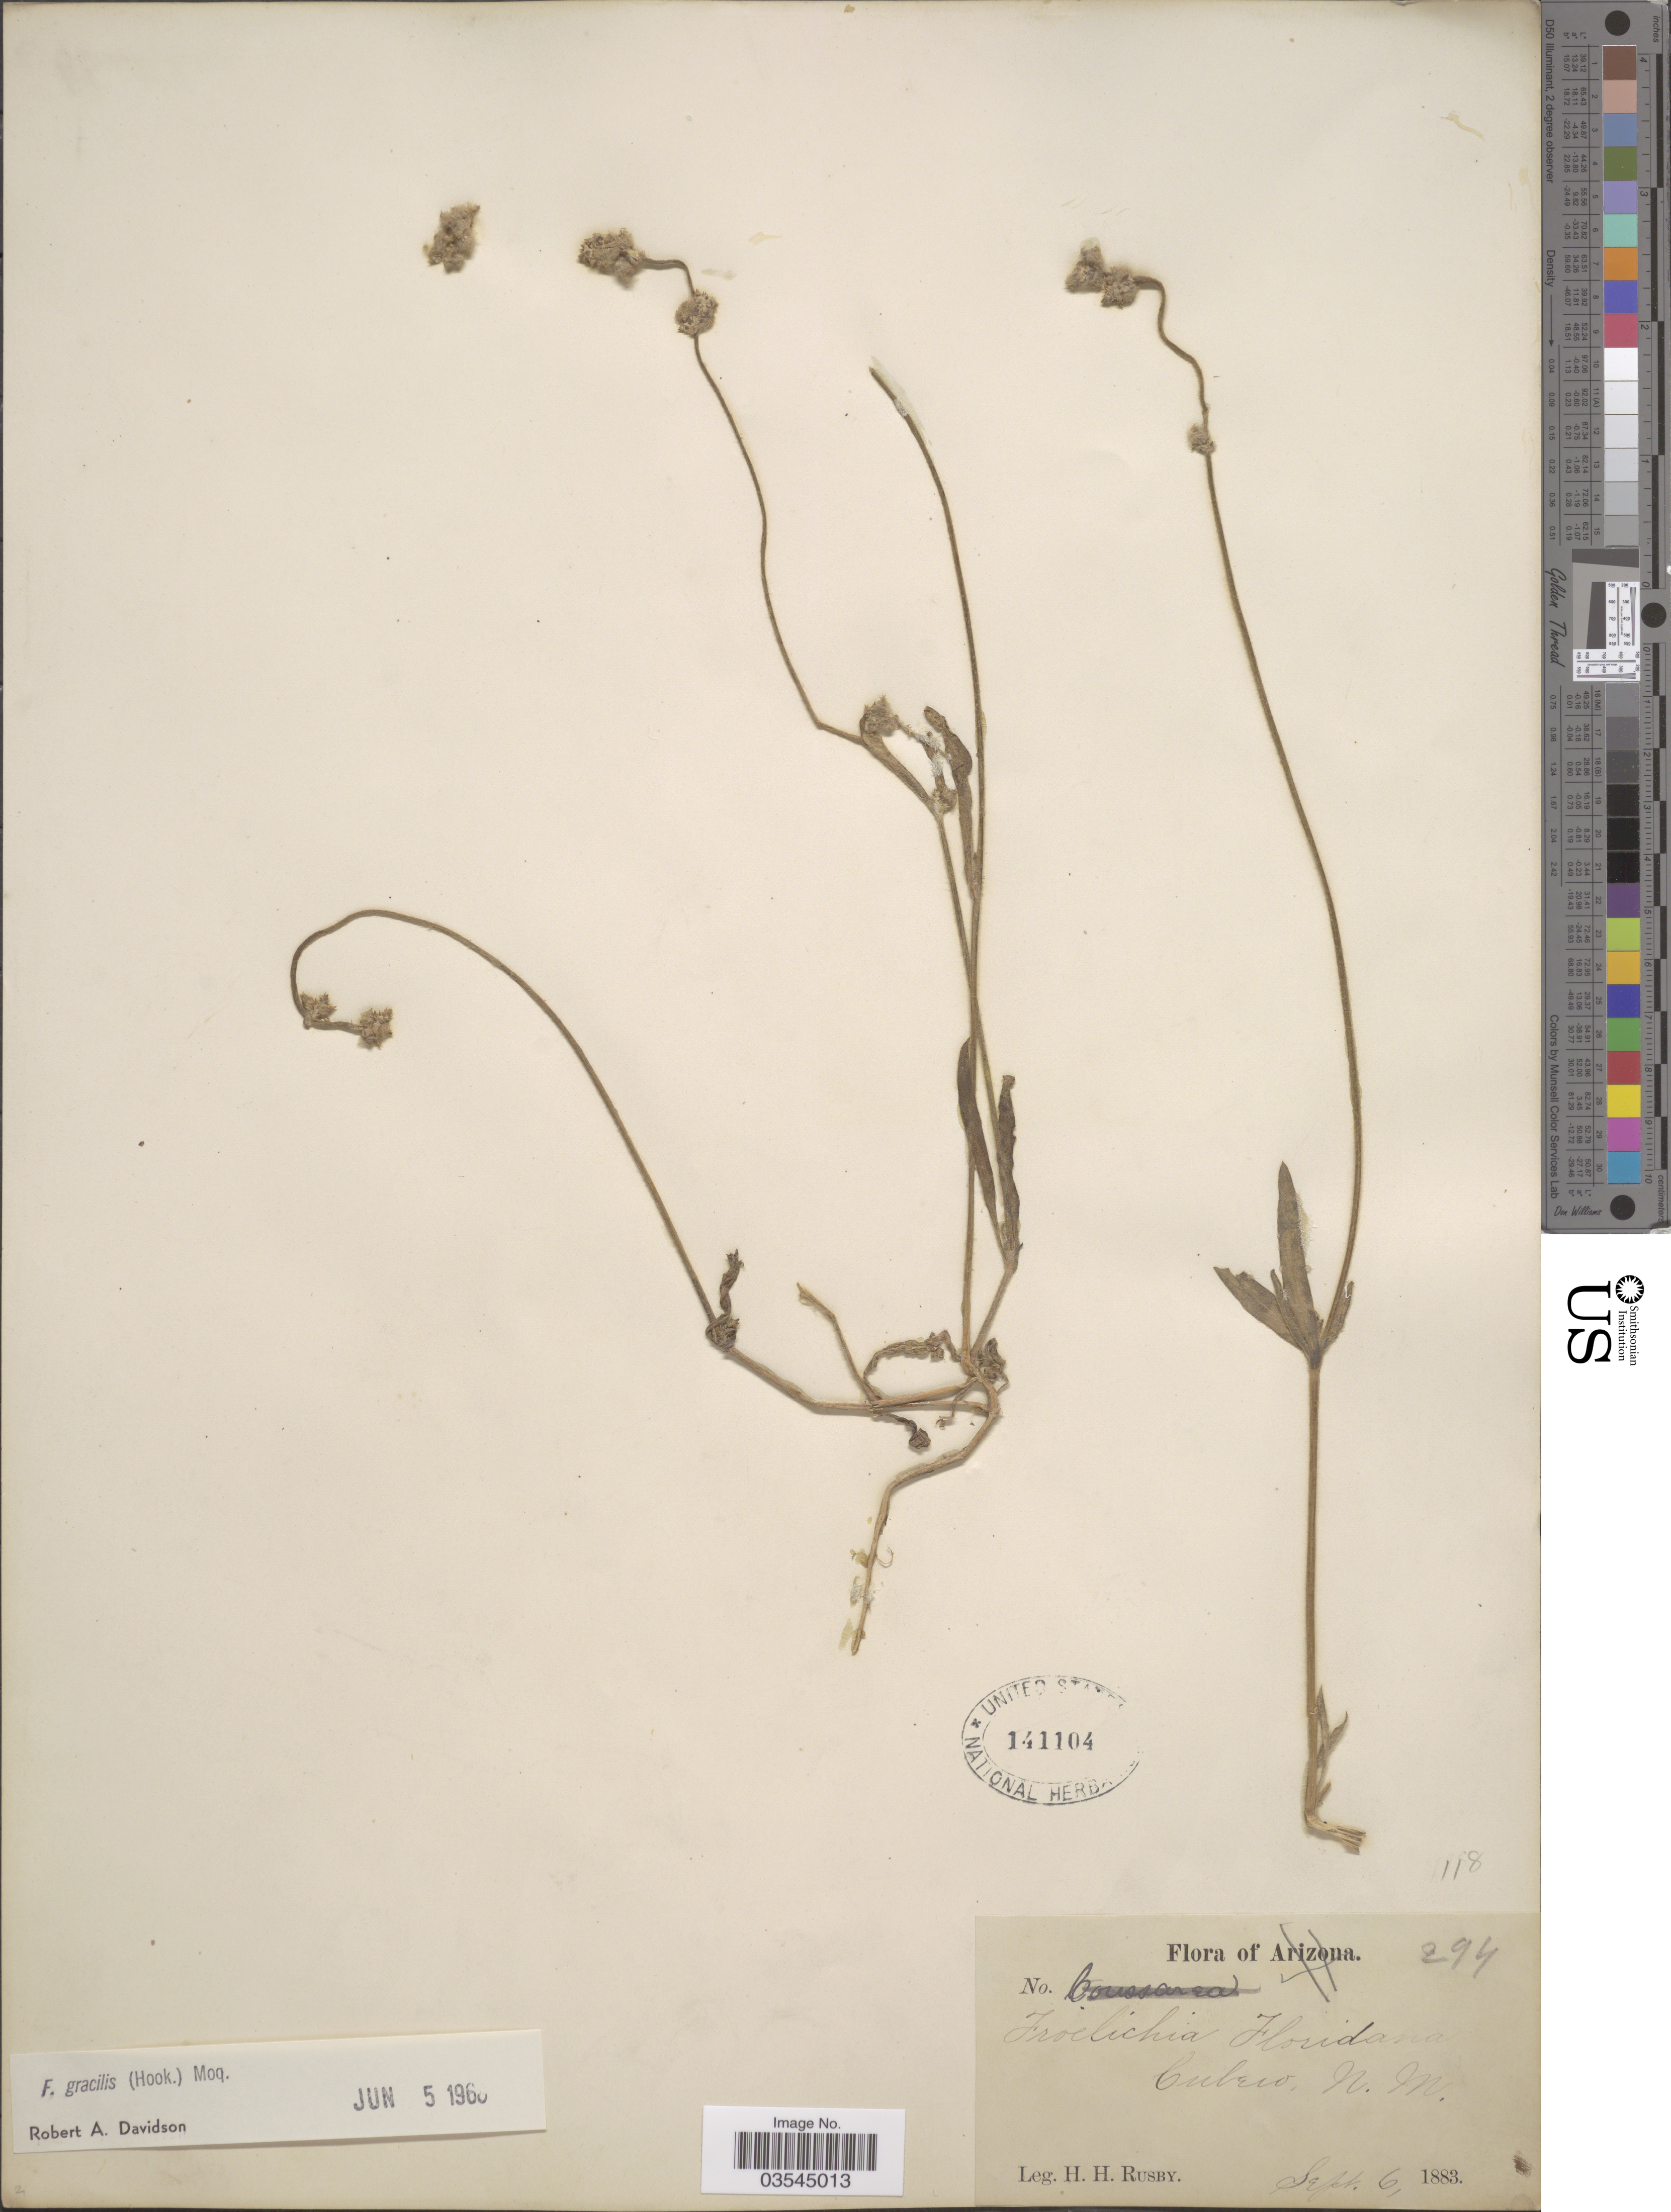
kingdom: Plantae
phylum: Tracheophyta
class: Magnoliopsida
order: Caryophyllales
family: Amaranthaceae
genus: Froelichia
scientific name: Froelichia gracilis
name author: (Hook.) Moq.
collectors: H. H. Rusby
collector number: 294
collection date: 1883-09-06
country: United States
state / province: New Mexico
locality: Culero.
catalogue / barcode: US 141104